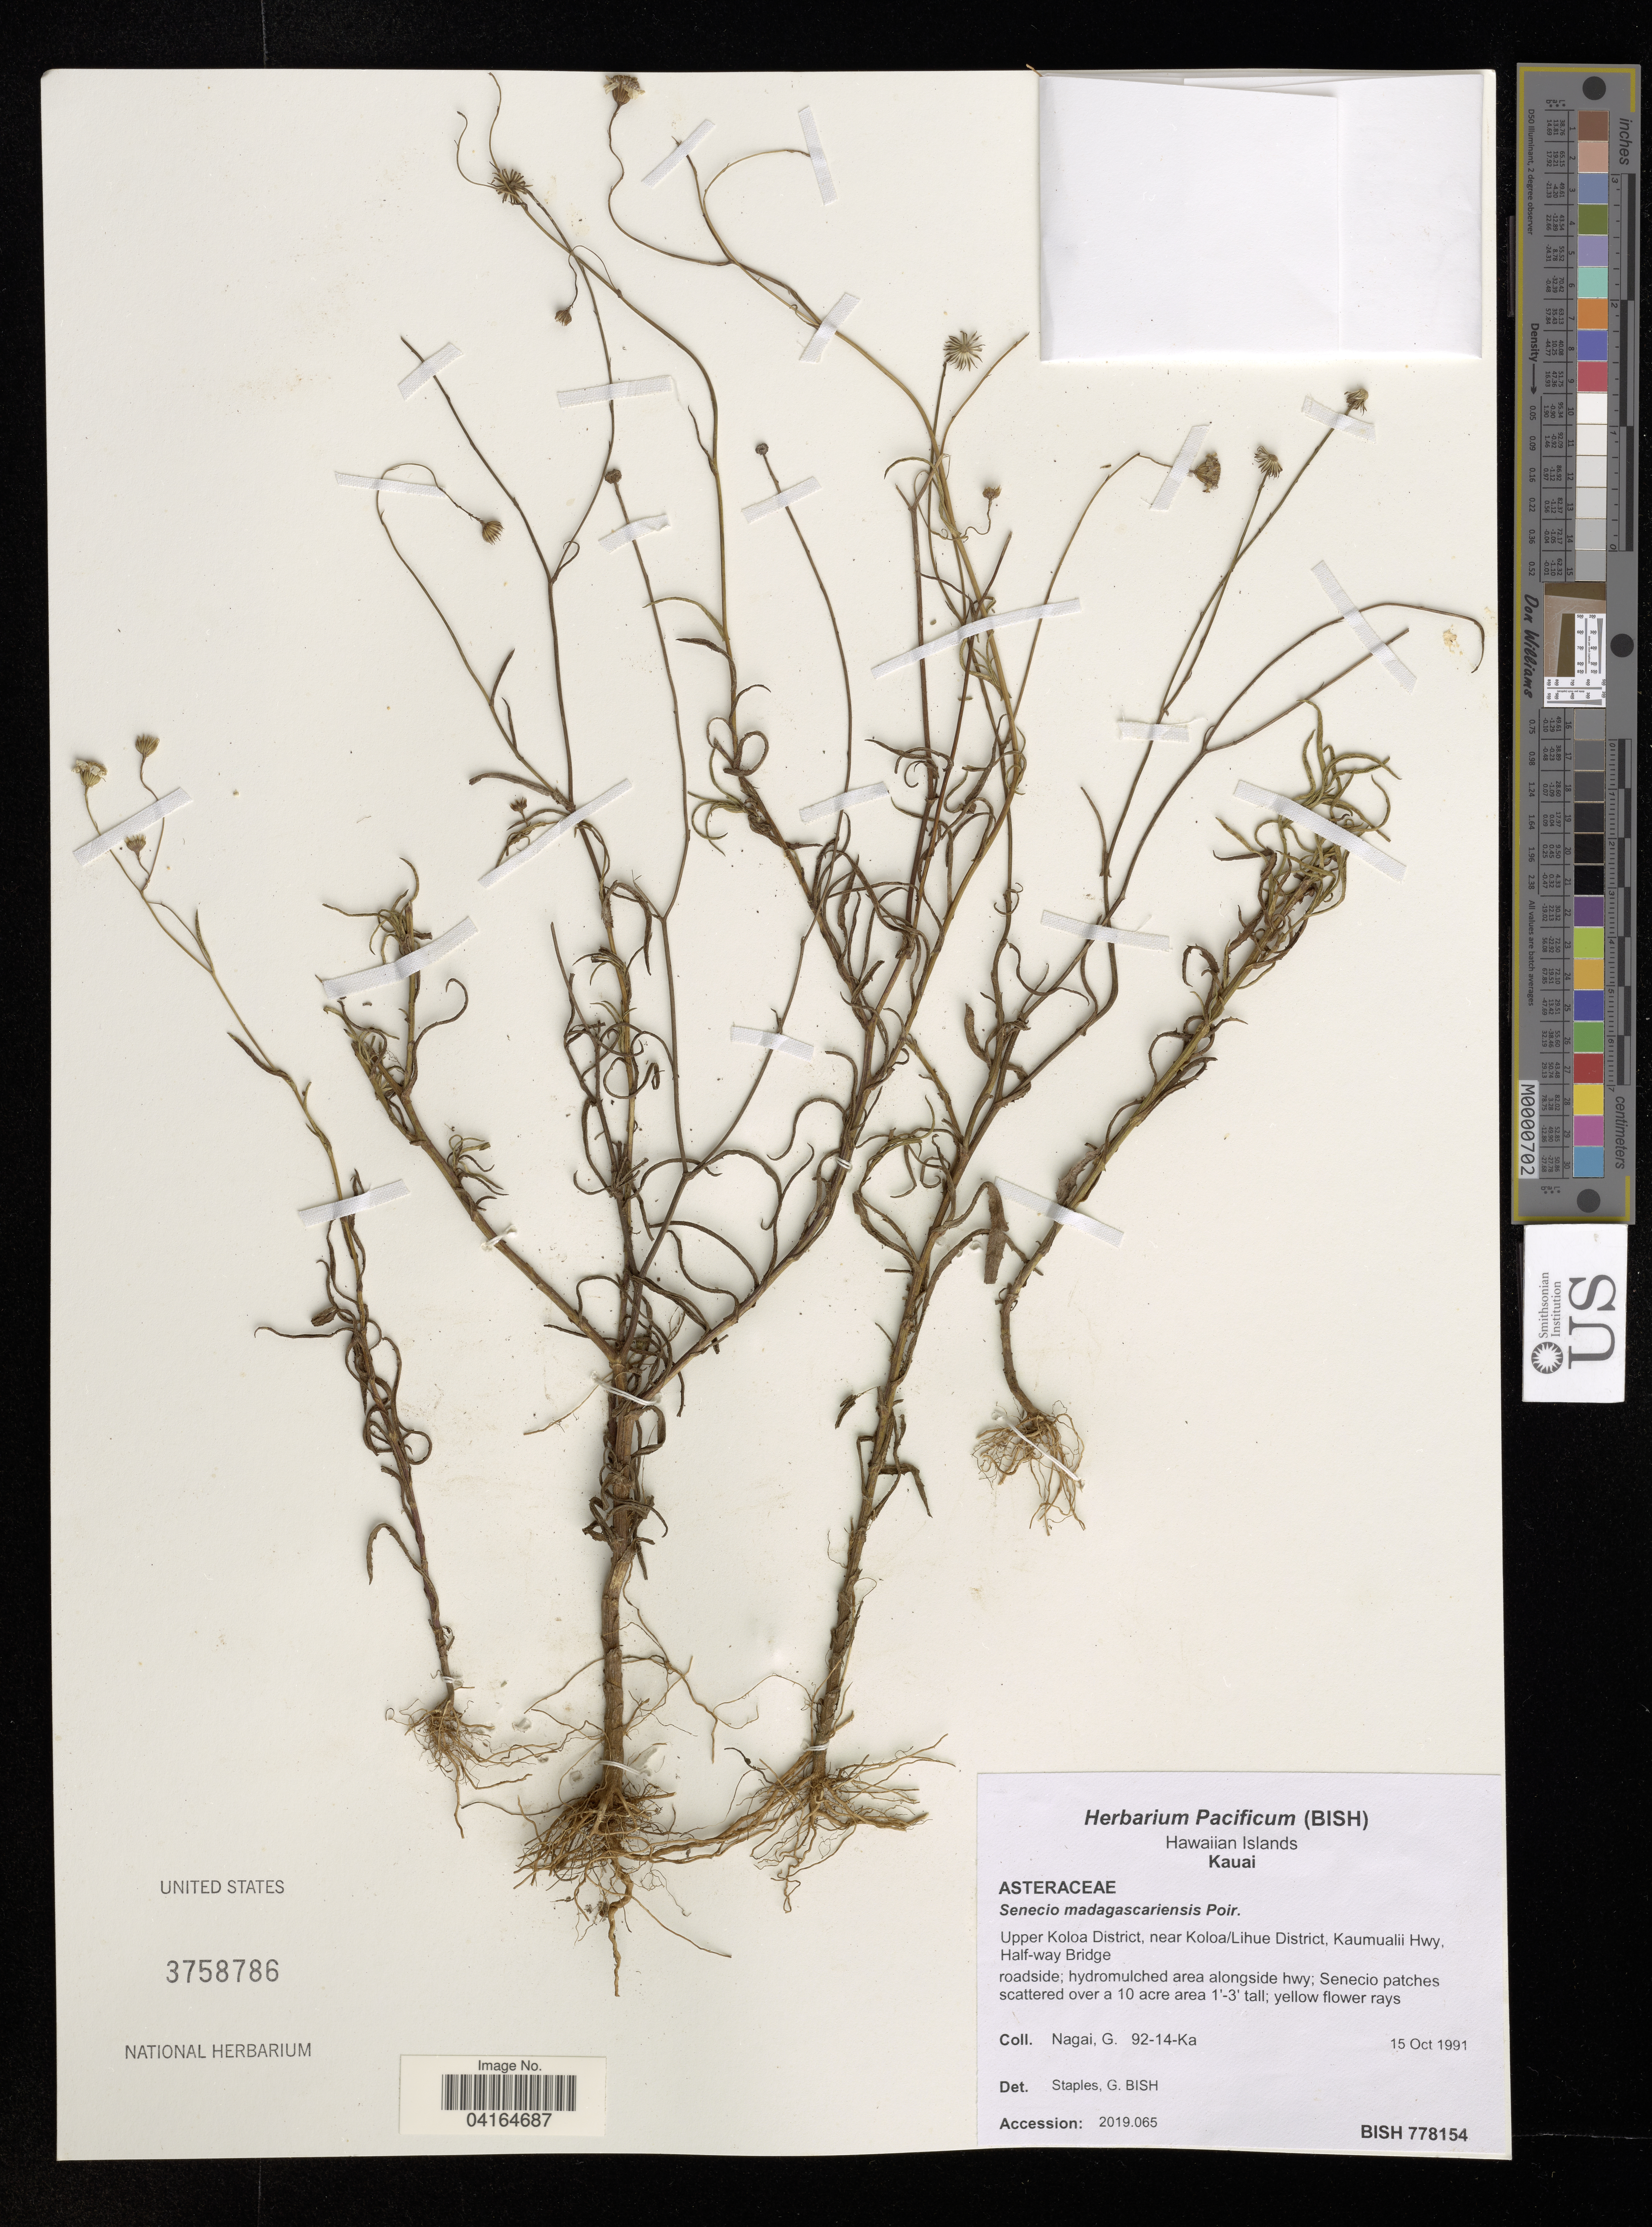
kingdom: Plantae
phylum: Tracheophyta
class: Magnoliopsida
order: Asterales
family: Asteraceae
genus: Senecio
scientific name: Senecio madagascariensis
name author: Poir.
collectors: G. Nagai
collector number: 92-14-Ka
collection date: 1991-10-15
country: United States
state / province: Hawaii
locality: Hawaiian Islands. Kauai. Upper Koloa District, near Koloa/Lihue District, Kaumualii Hwy, Half-way Bridge.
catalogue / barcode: US 3758786